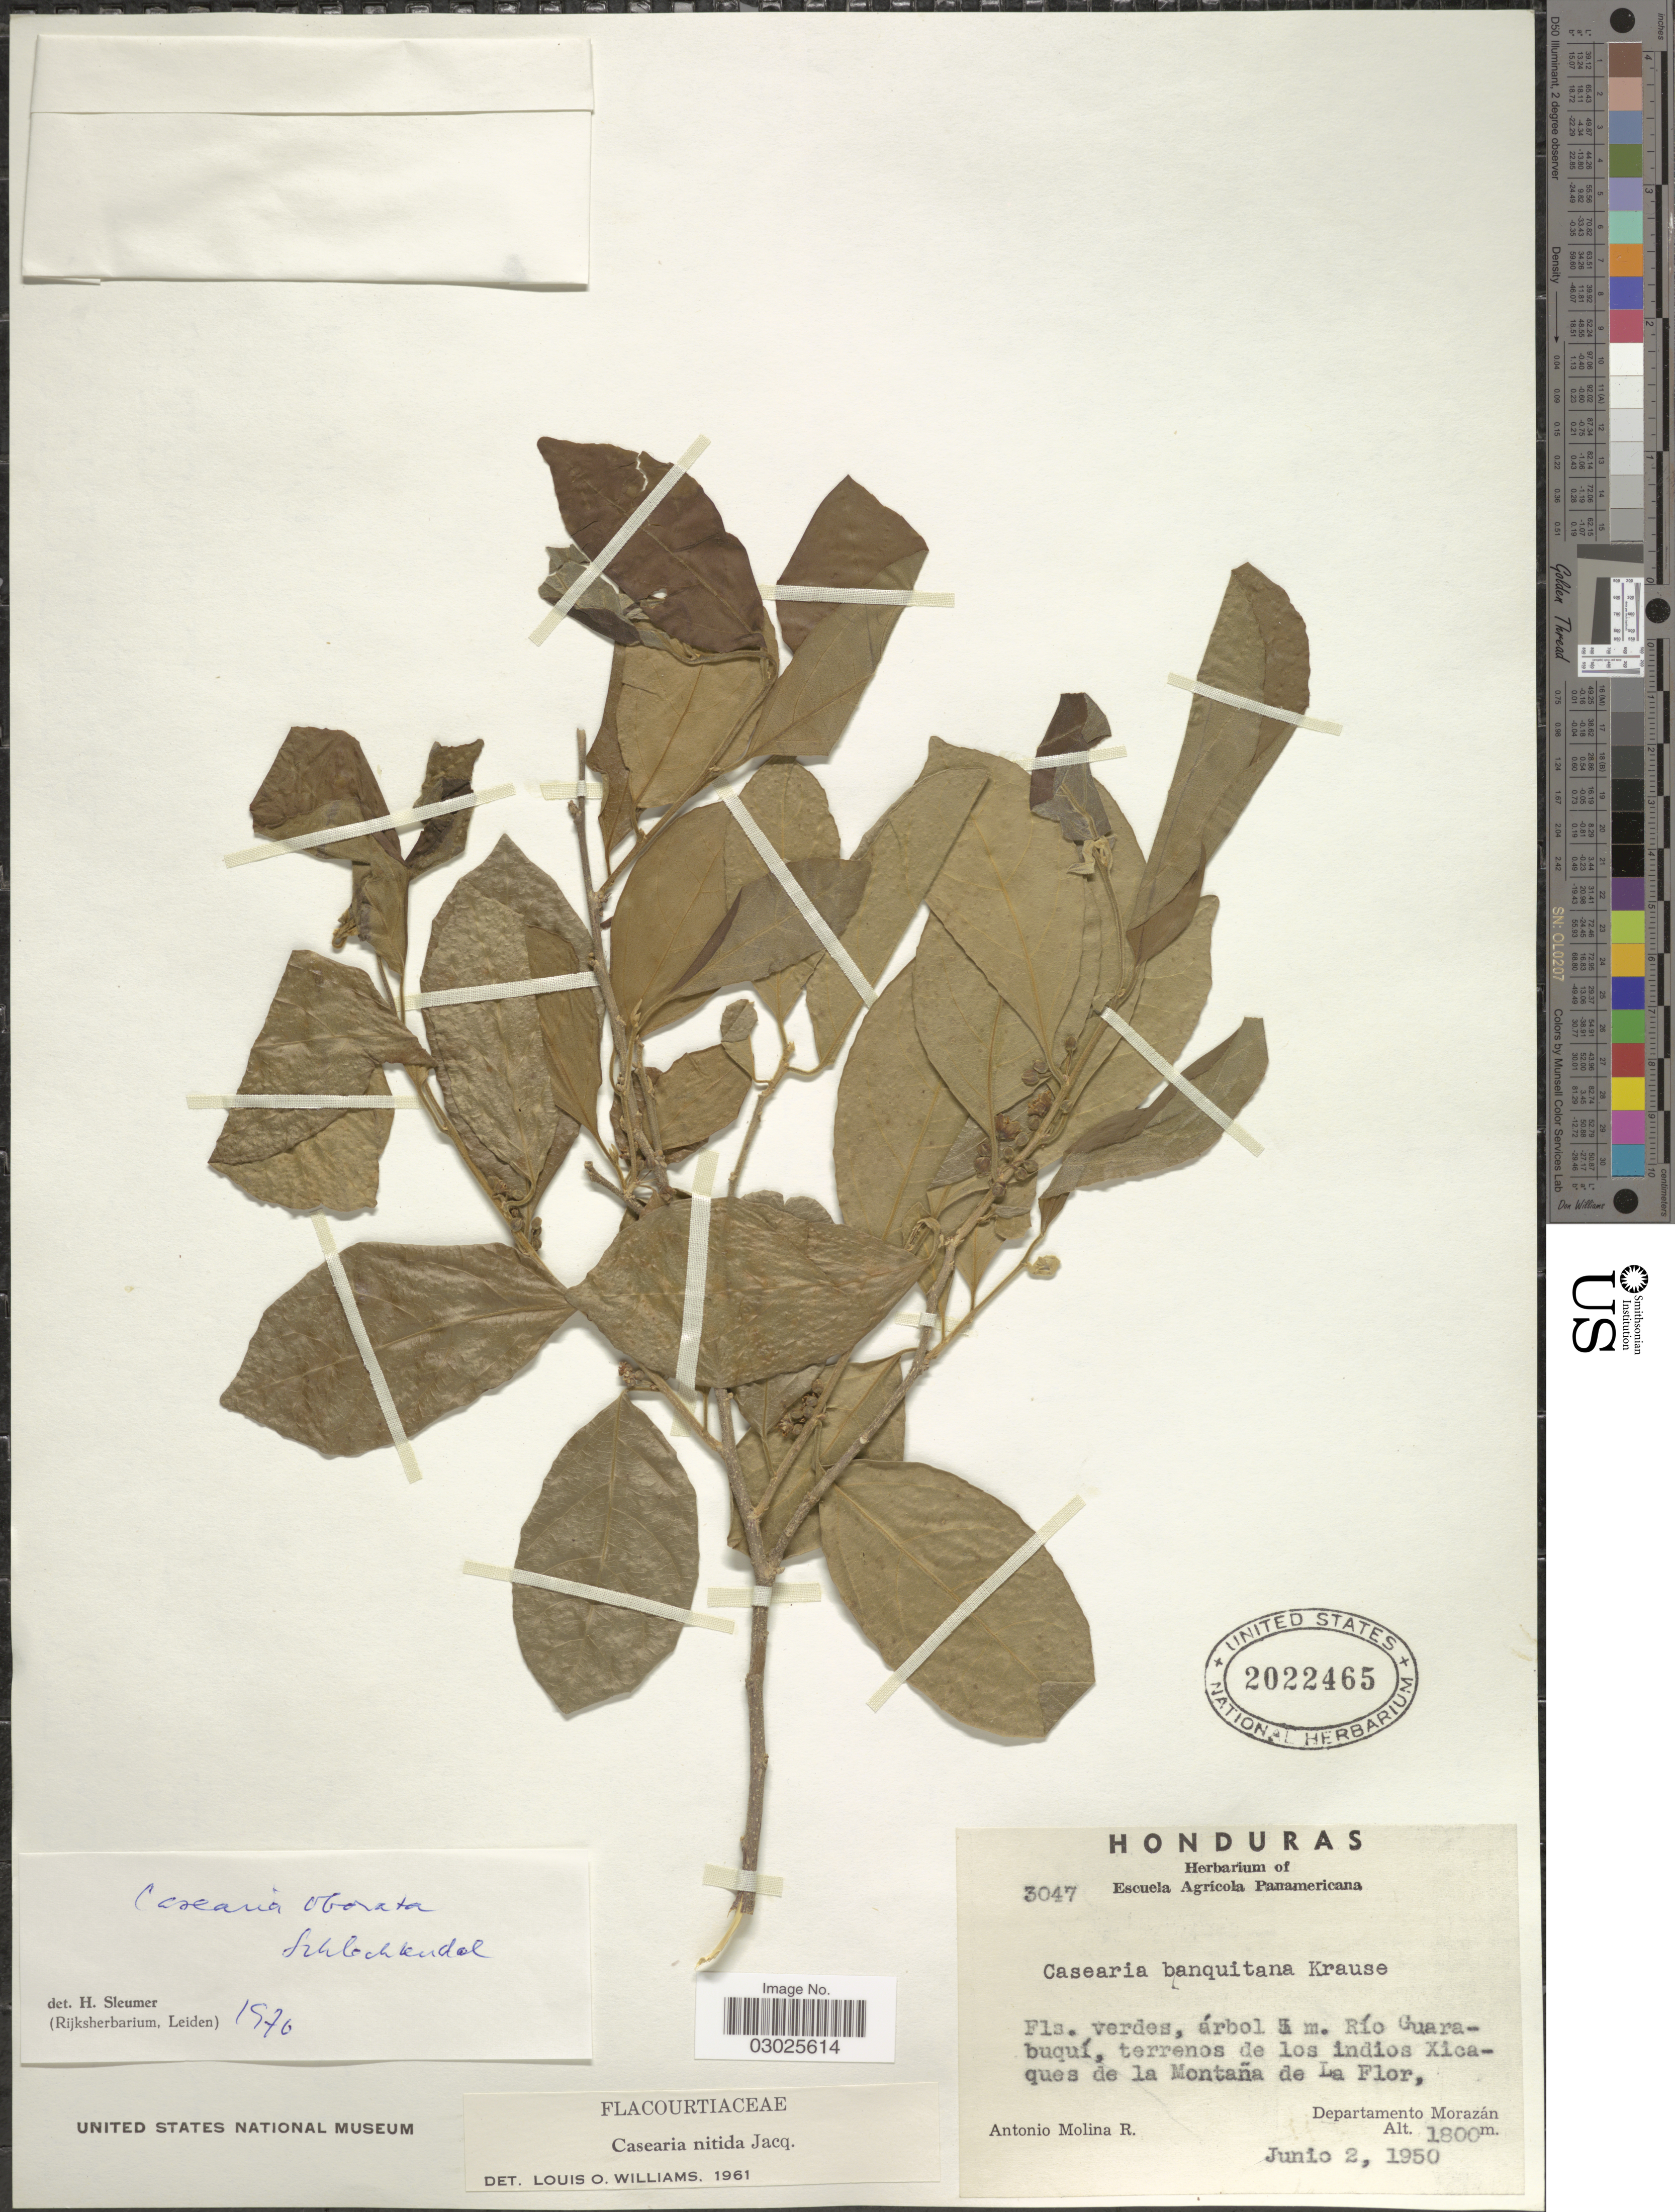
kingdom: Plantae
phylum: Tracheophyta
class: Magnoliopsida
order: Malpighiales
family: Salicaceae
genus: Casearia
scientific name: Casearia obovata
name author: Schltdl.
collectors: A. Molina R.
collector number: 3047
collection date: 1950-06-02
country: Honduras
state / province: Fco. Morazán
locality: Río Guarabuquí, terrenos de los indios Xicaques de la Montaña de La Flor, Departamento Morazán.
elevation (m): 1800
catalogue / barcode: US 2022465